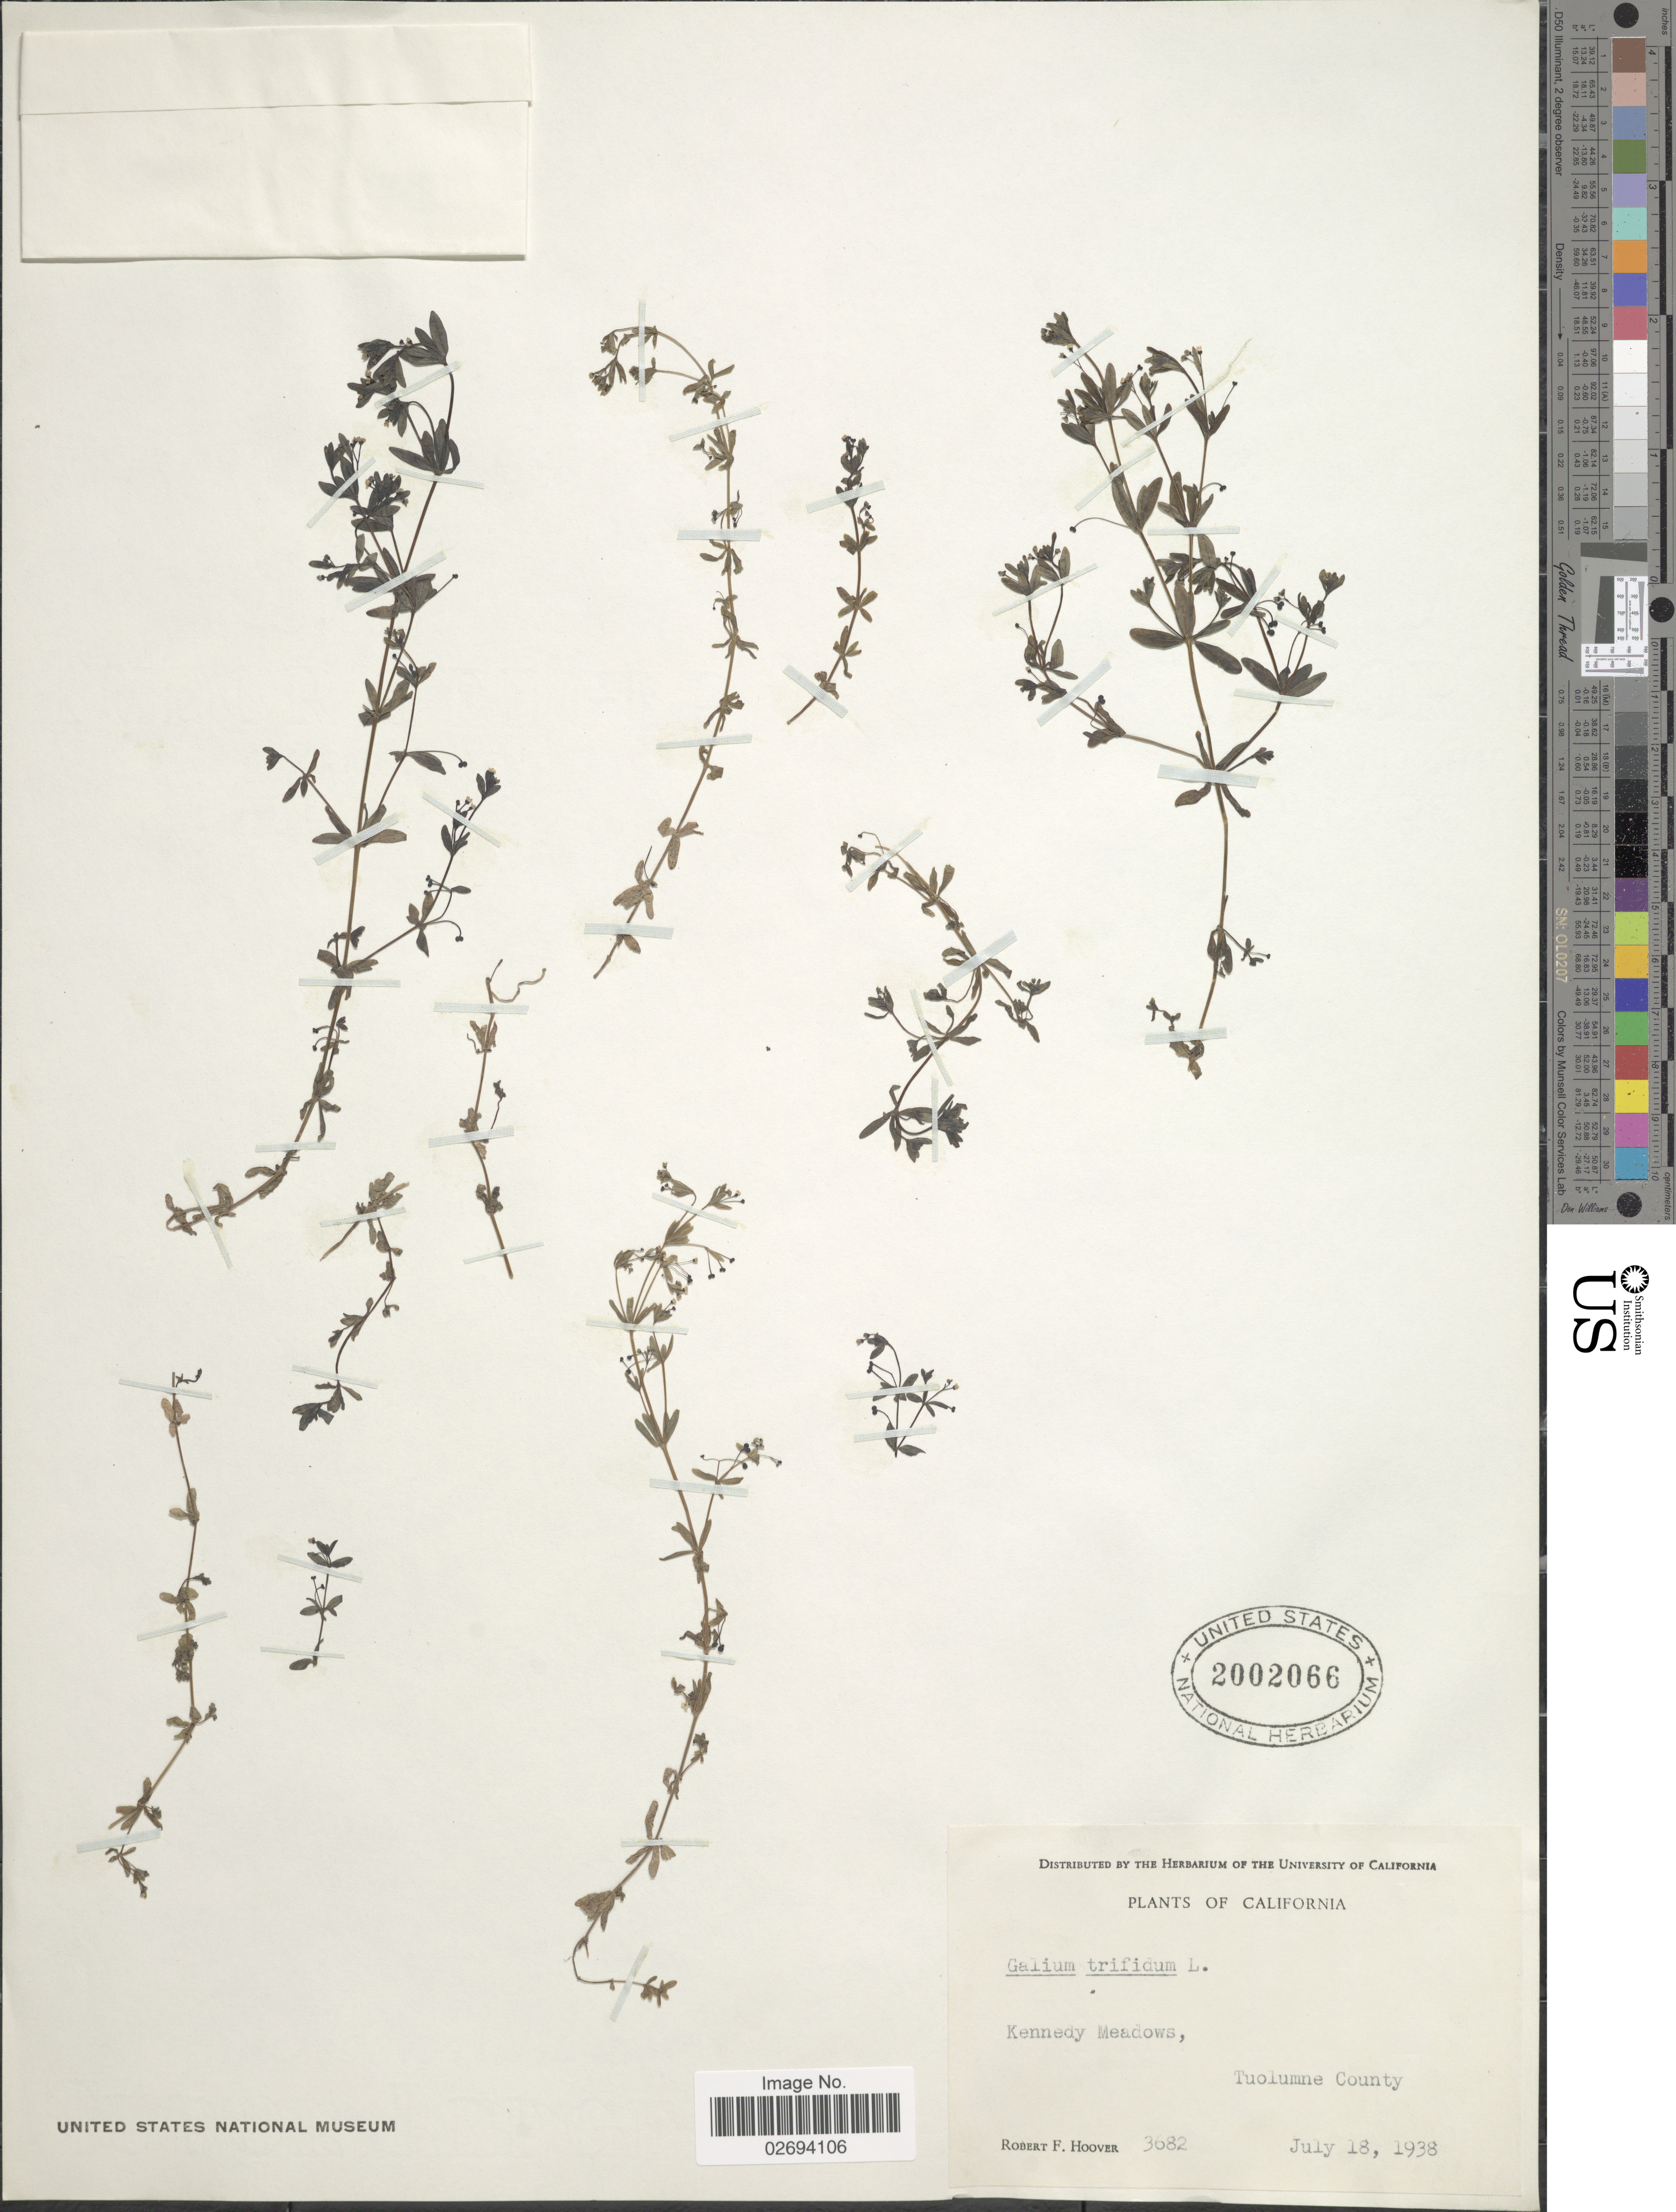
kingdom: Plantae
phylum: Tracheophyta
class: Magnoliopsida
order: Gentianales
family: Rubiaceae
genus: Galium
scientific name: Galium trifidum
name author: L.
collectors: R. F. Hoover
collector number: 3682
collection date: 1938-07-18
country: United States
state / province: California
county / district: Tuolumne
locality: Kennedy Meadows, Tuolumne County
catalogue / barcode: US 2002066